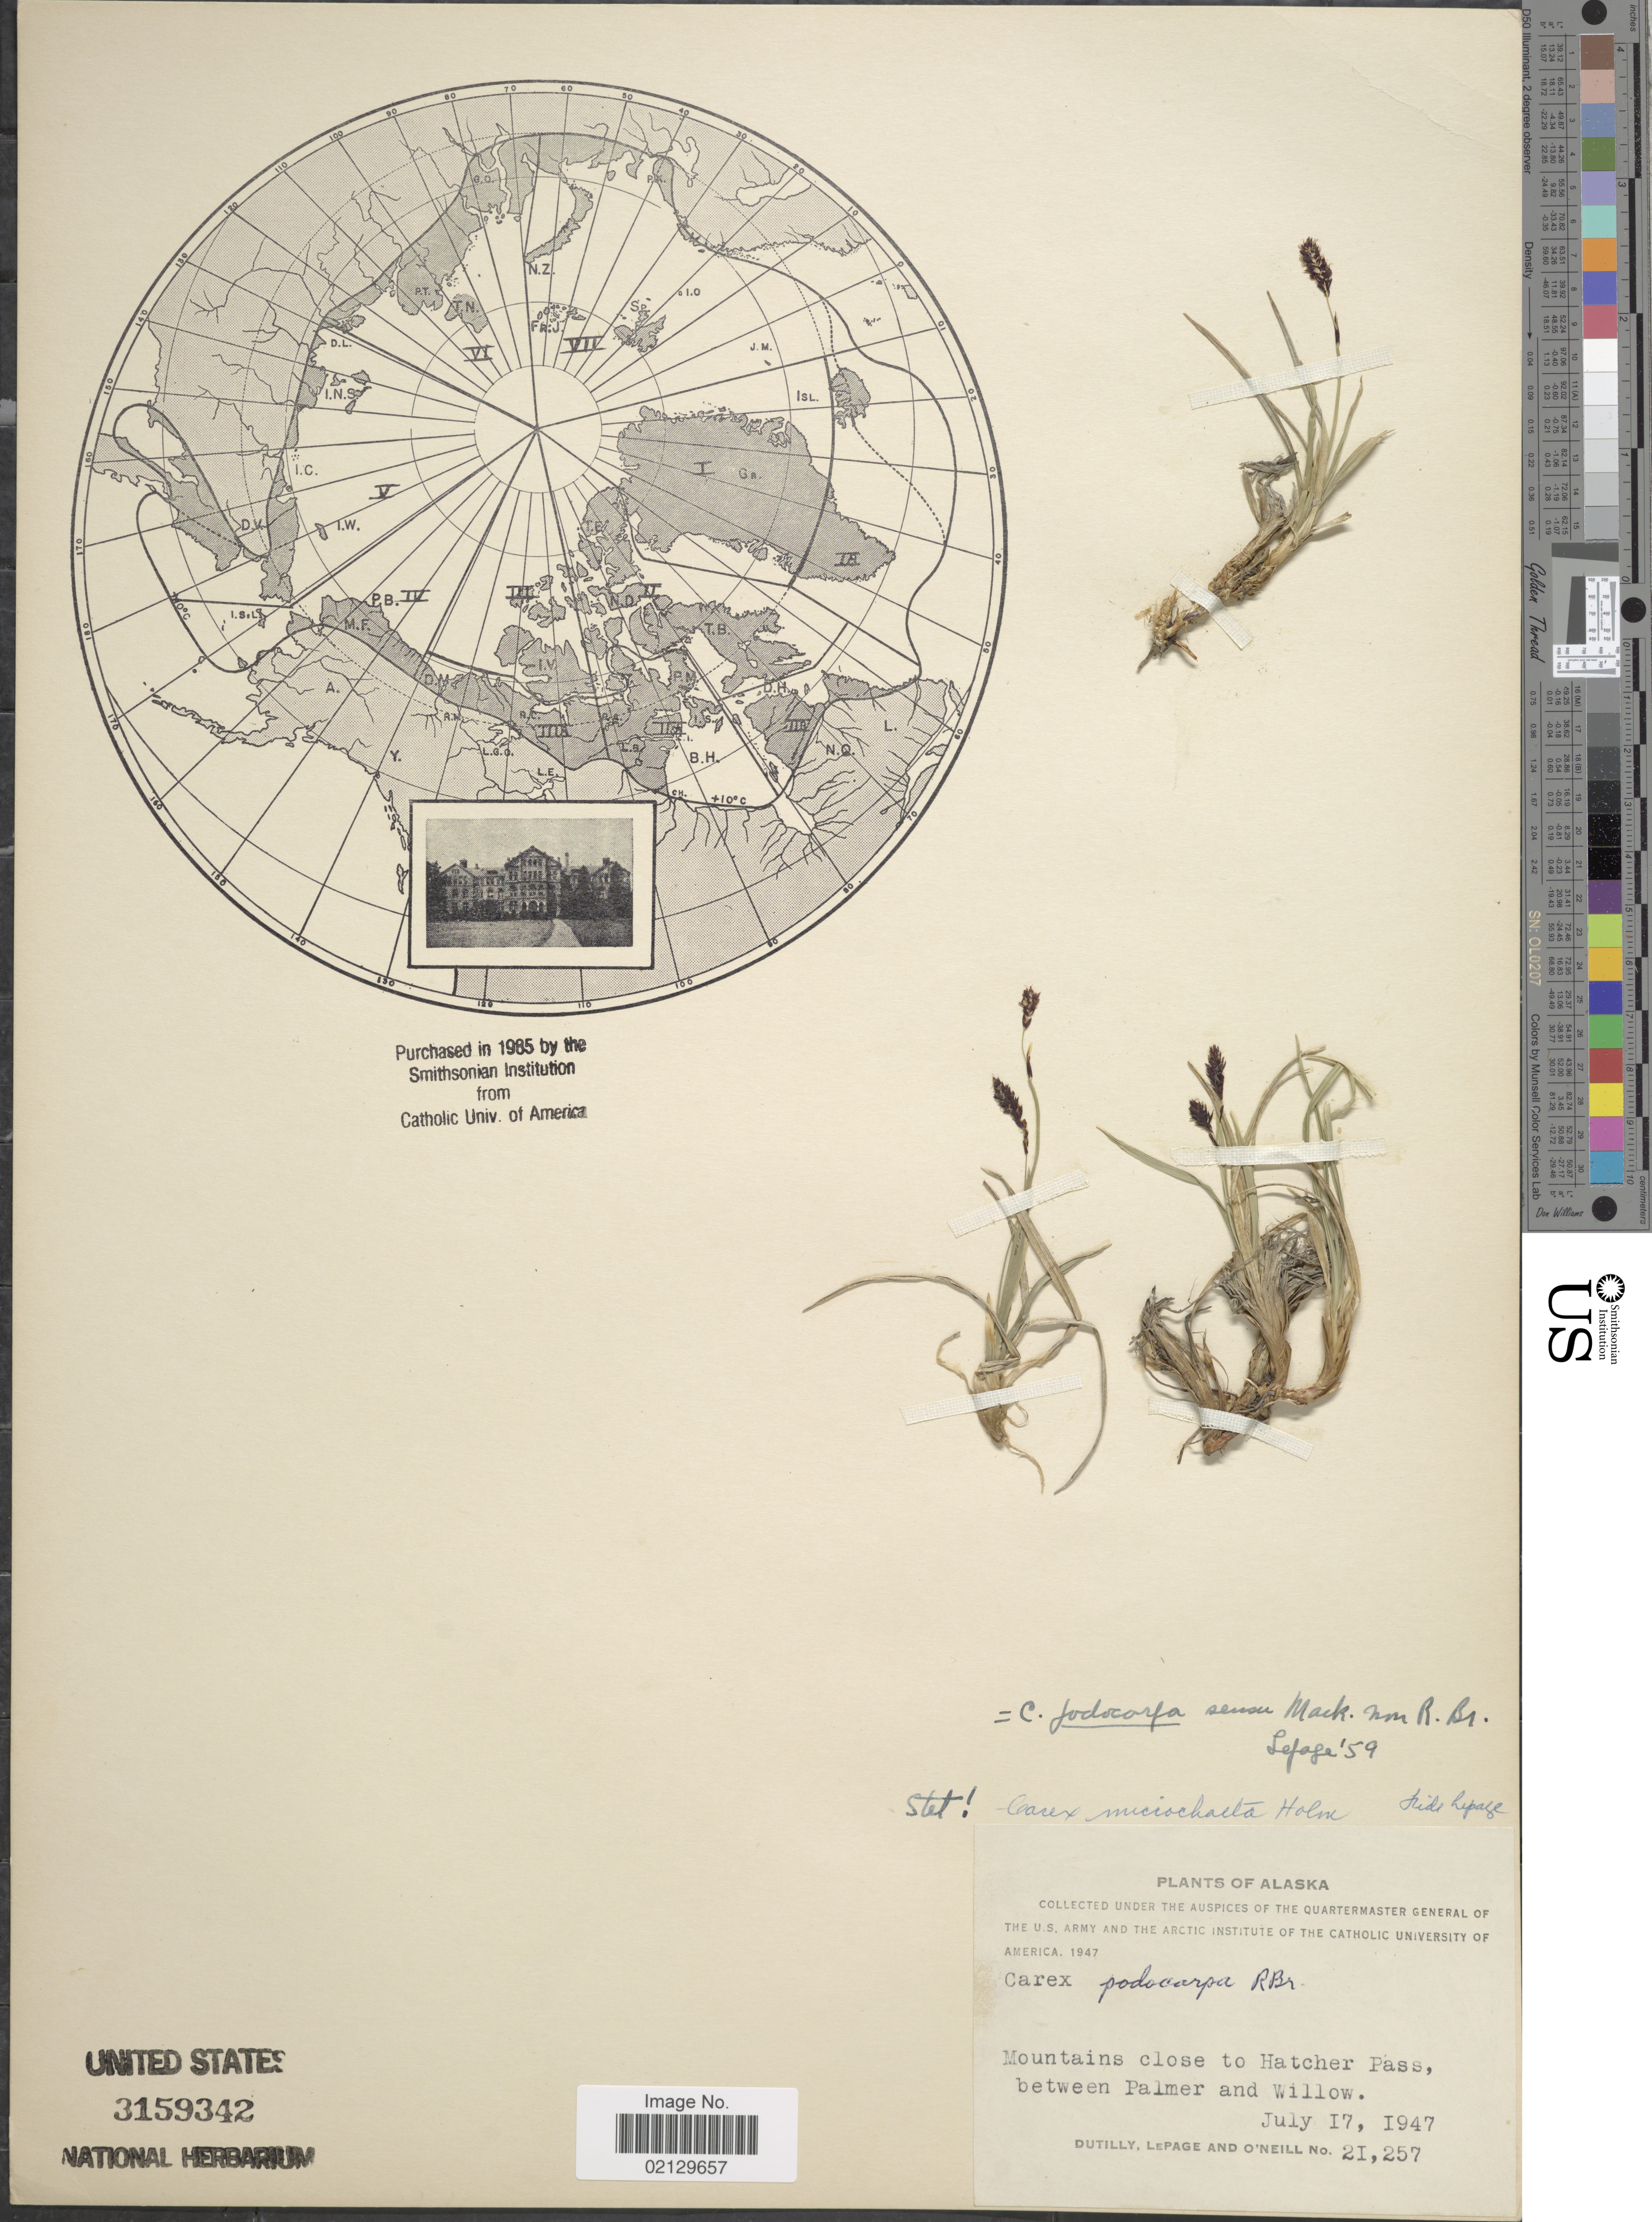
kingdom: Plantae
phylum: Tracheophyta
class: Liliopsida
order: Poales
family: Cyperaceae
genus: Carex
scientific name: Carex podocarpa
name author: R. Br.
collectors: -. Dutilly, -. LePage & O' Neill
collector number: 21257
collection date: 1947-07-17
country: United States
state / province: Alaska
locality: Alaska, Mountains close to Hatcher Pass, between Palmer and Willow.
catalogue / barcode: US 3159342